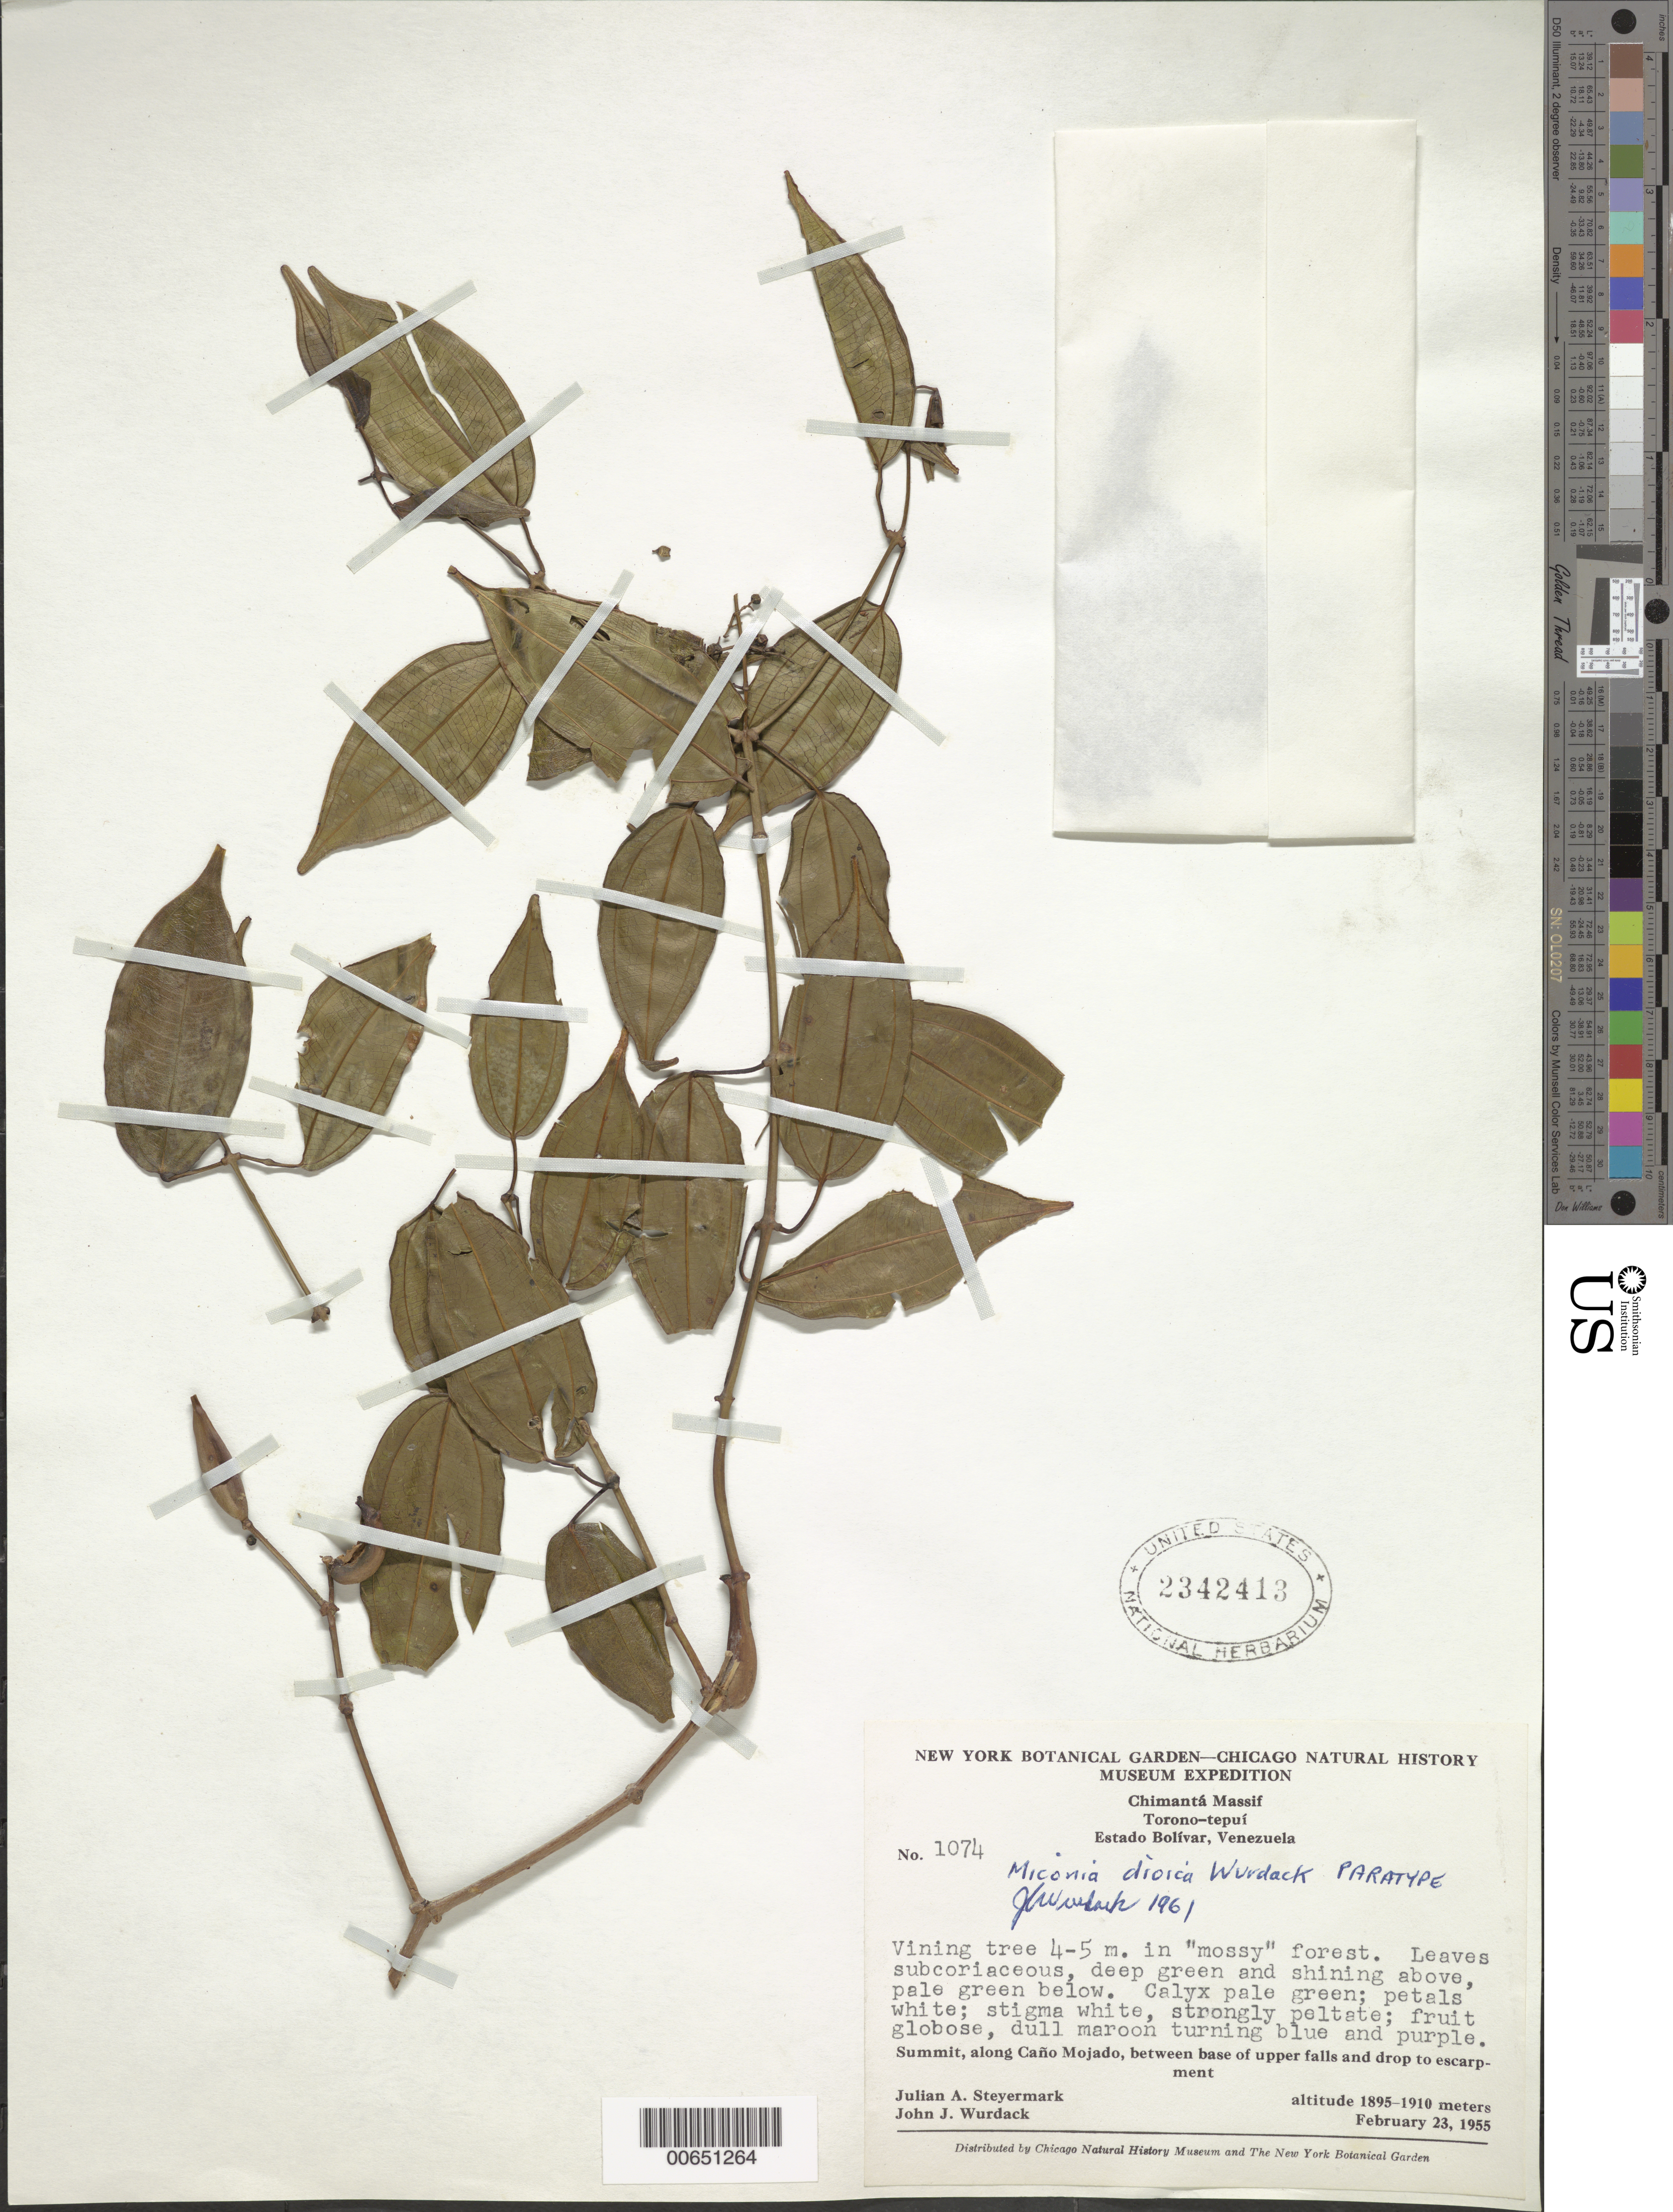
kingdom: Plantae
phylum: Tracheophyta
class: Magnoliopsida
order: Myrtales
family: Melastomataceae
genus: Miconia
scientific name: Miconia dioica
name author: Wurdack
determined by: Wurdack, John J., (US), US (UNITED STATES)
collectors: J. Steyermark & J. J. Wurdack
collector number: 55 1074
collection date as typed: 23-Feb-55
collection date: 1955-02-23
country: Venezuela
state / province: Bolívar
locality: Chimantá Massif, Torono-tepuí, along Caño Mojado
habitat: Summit, between base of upper falls and drop to escarpment; "mossy" forest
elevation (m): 1895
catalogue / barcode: US 2342413